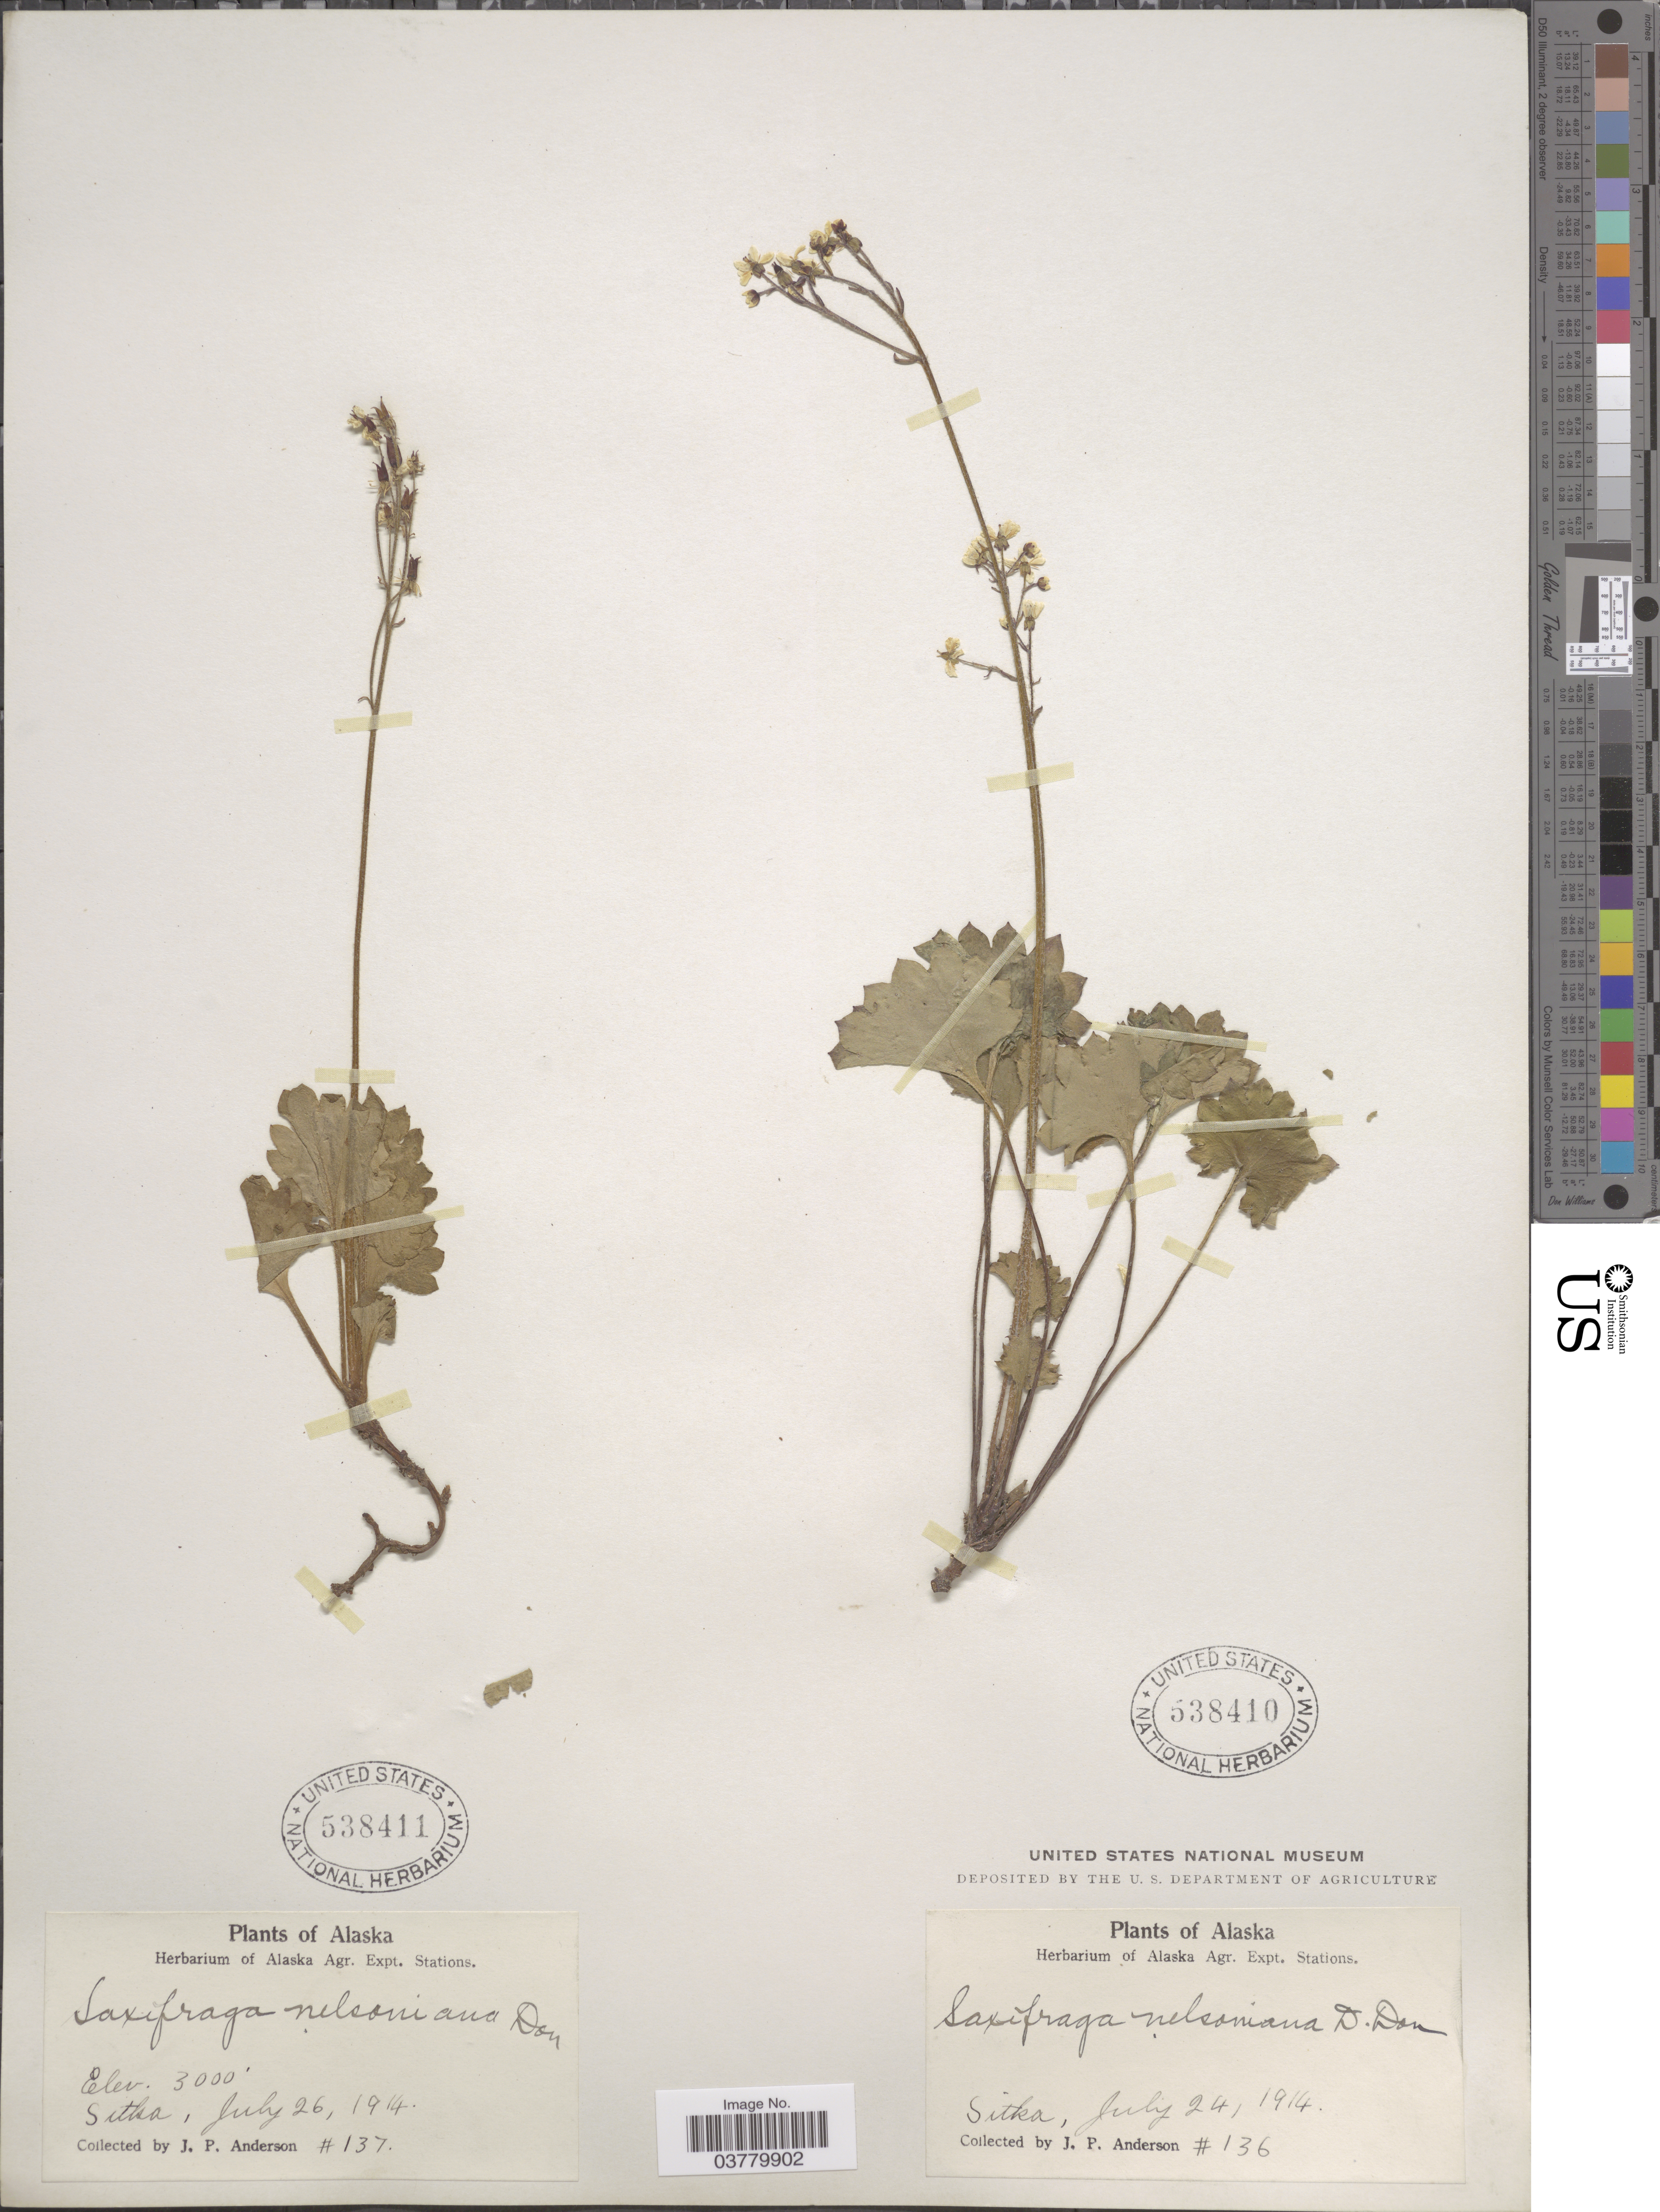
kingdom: Plantae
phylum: Tracheophyta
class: Magnoliopsida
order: Saxifragales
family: Saxifragaceae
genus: Micranthes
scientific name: Micranthes nelsoniana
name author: (D. Don) Small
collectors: J. P. Anderson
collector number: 136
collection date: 1914-07-24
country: United States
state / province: Alaska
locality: Sitka.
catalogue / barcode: US 538410-2